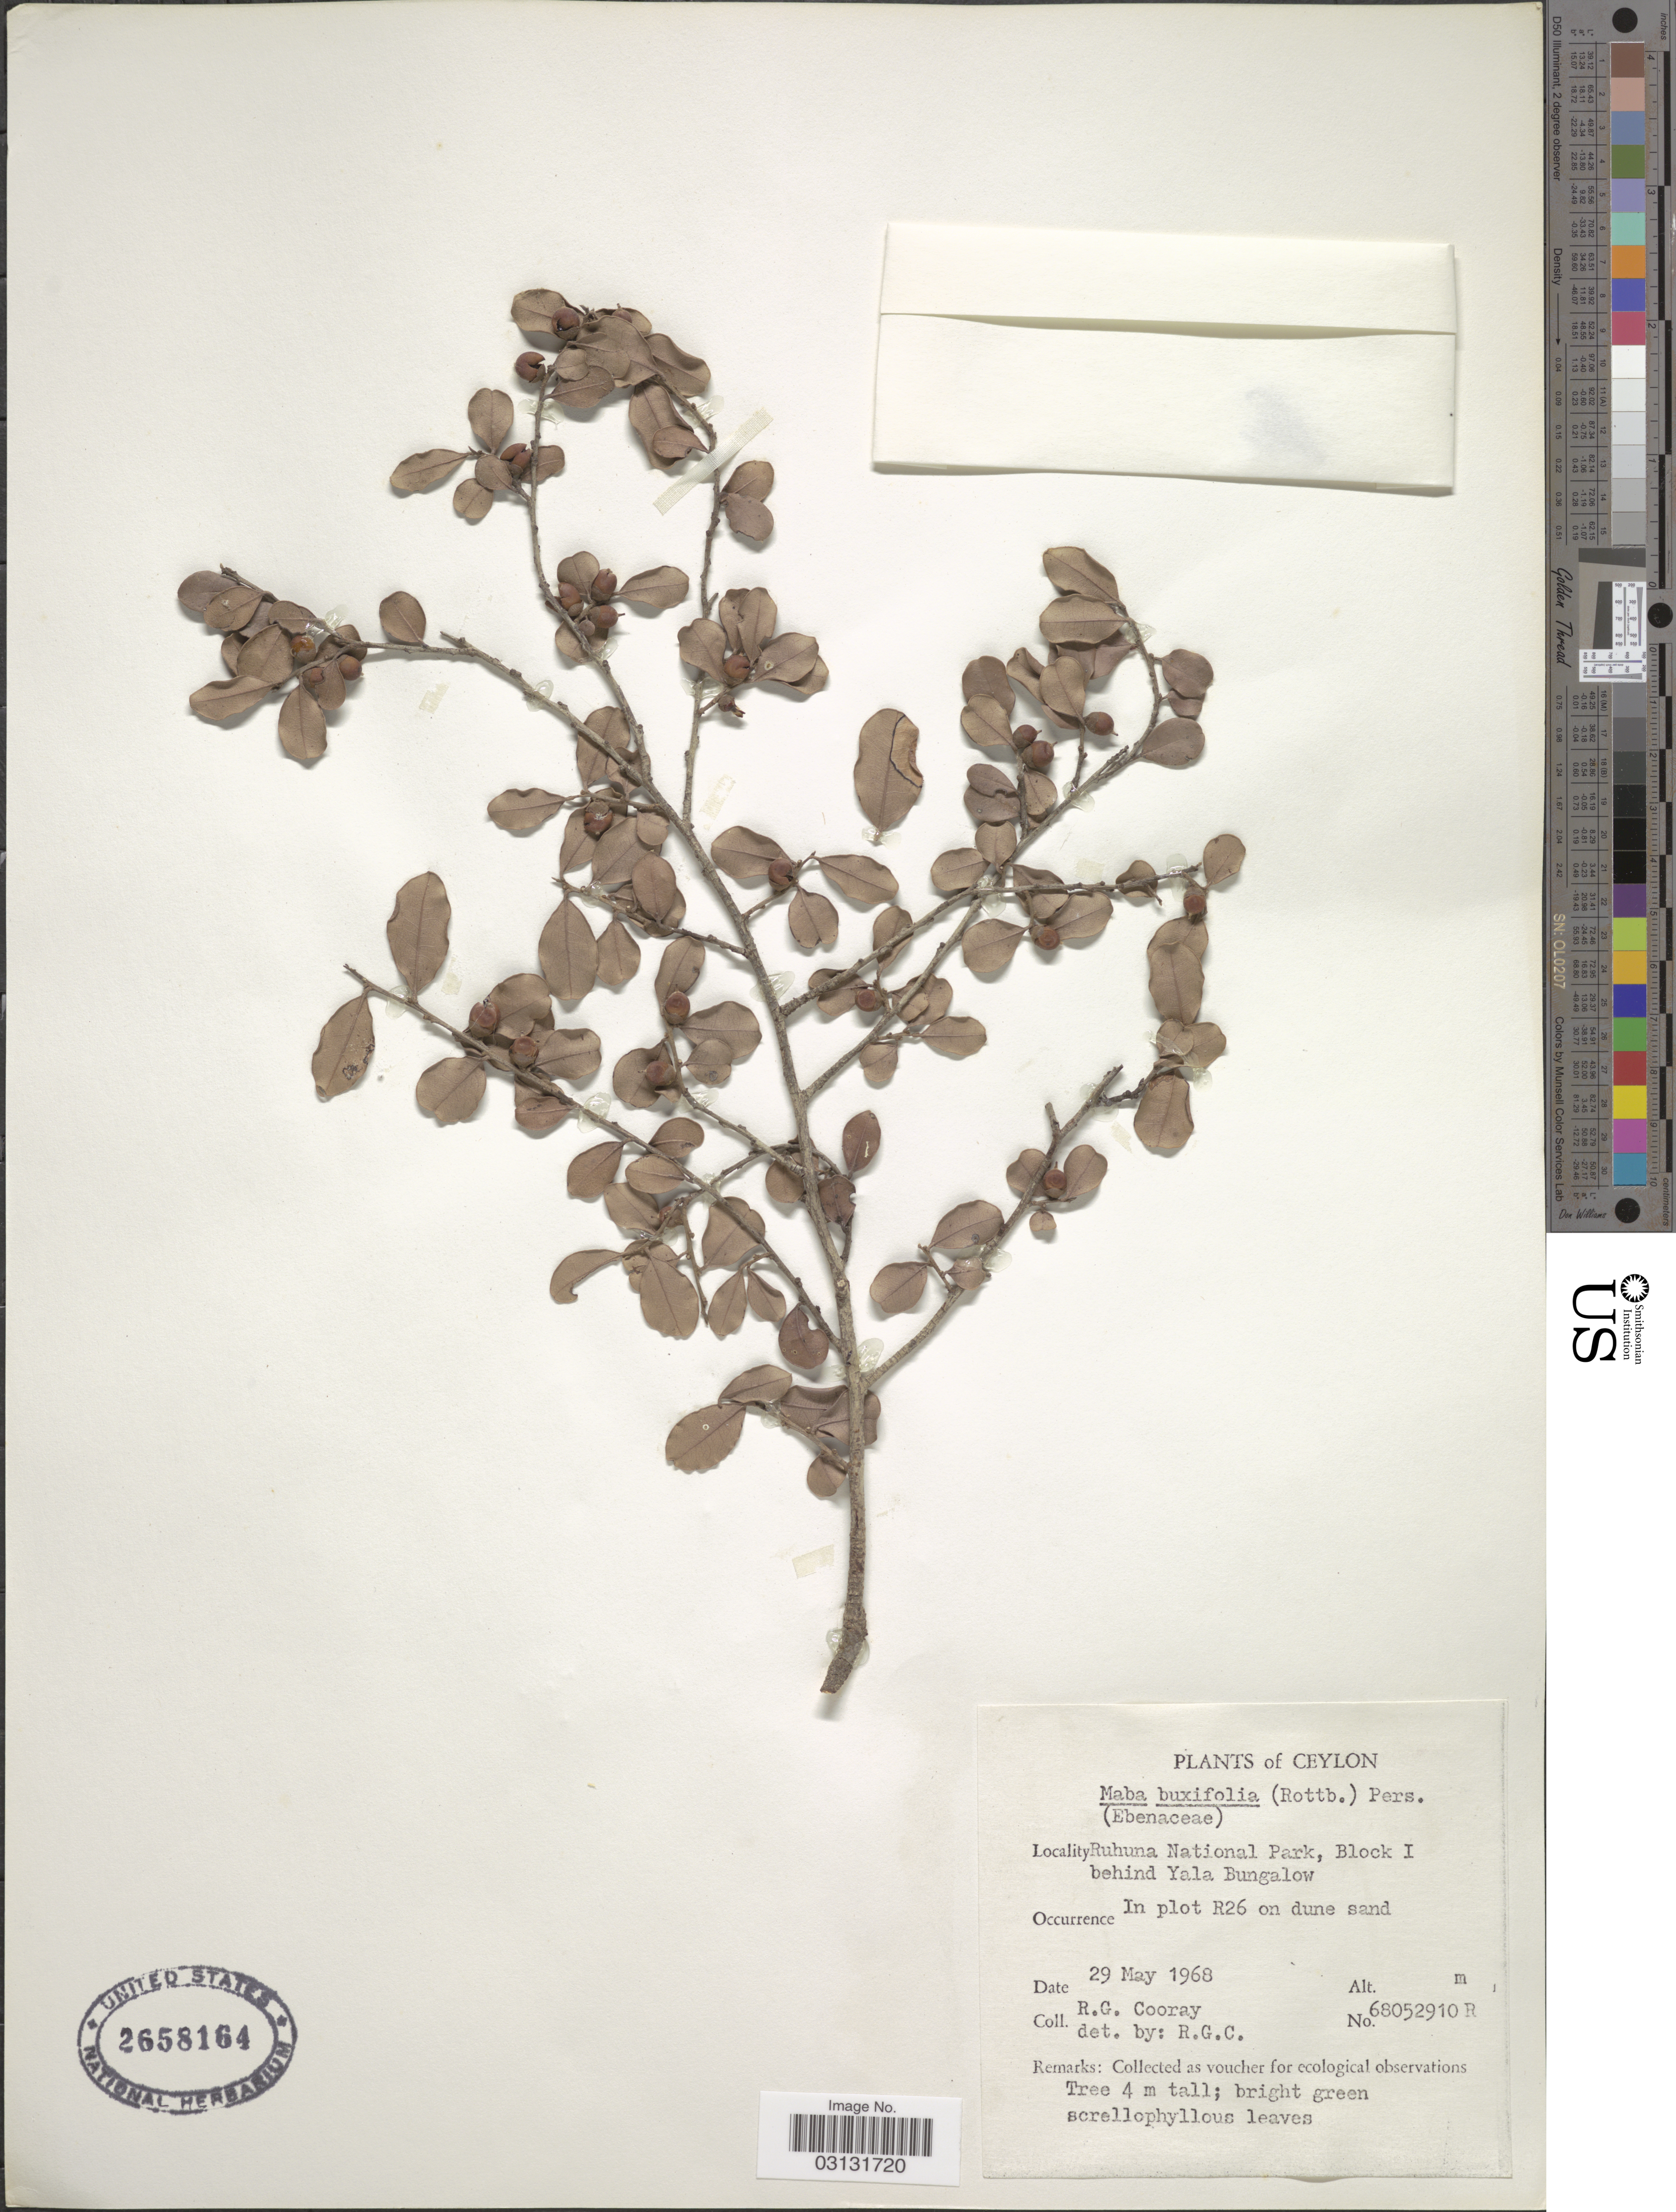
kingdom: Plantae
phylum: Tracheophyta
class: Magnoliopsida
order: Ericales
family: Ebenaceae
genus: Diospyros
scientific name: Diospyros ferrea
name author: (Willd.) Bakh.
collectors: R. Coorya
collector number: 68052910R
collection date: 1968-05-29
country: Sri Lanka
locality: Ceylon. Ruhuna National Park, Block I behind Yala Bungalow. In plot R26.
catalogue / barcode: US 2658164